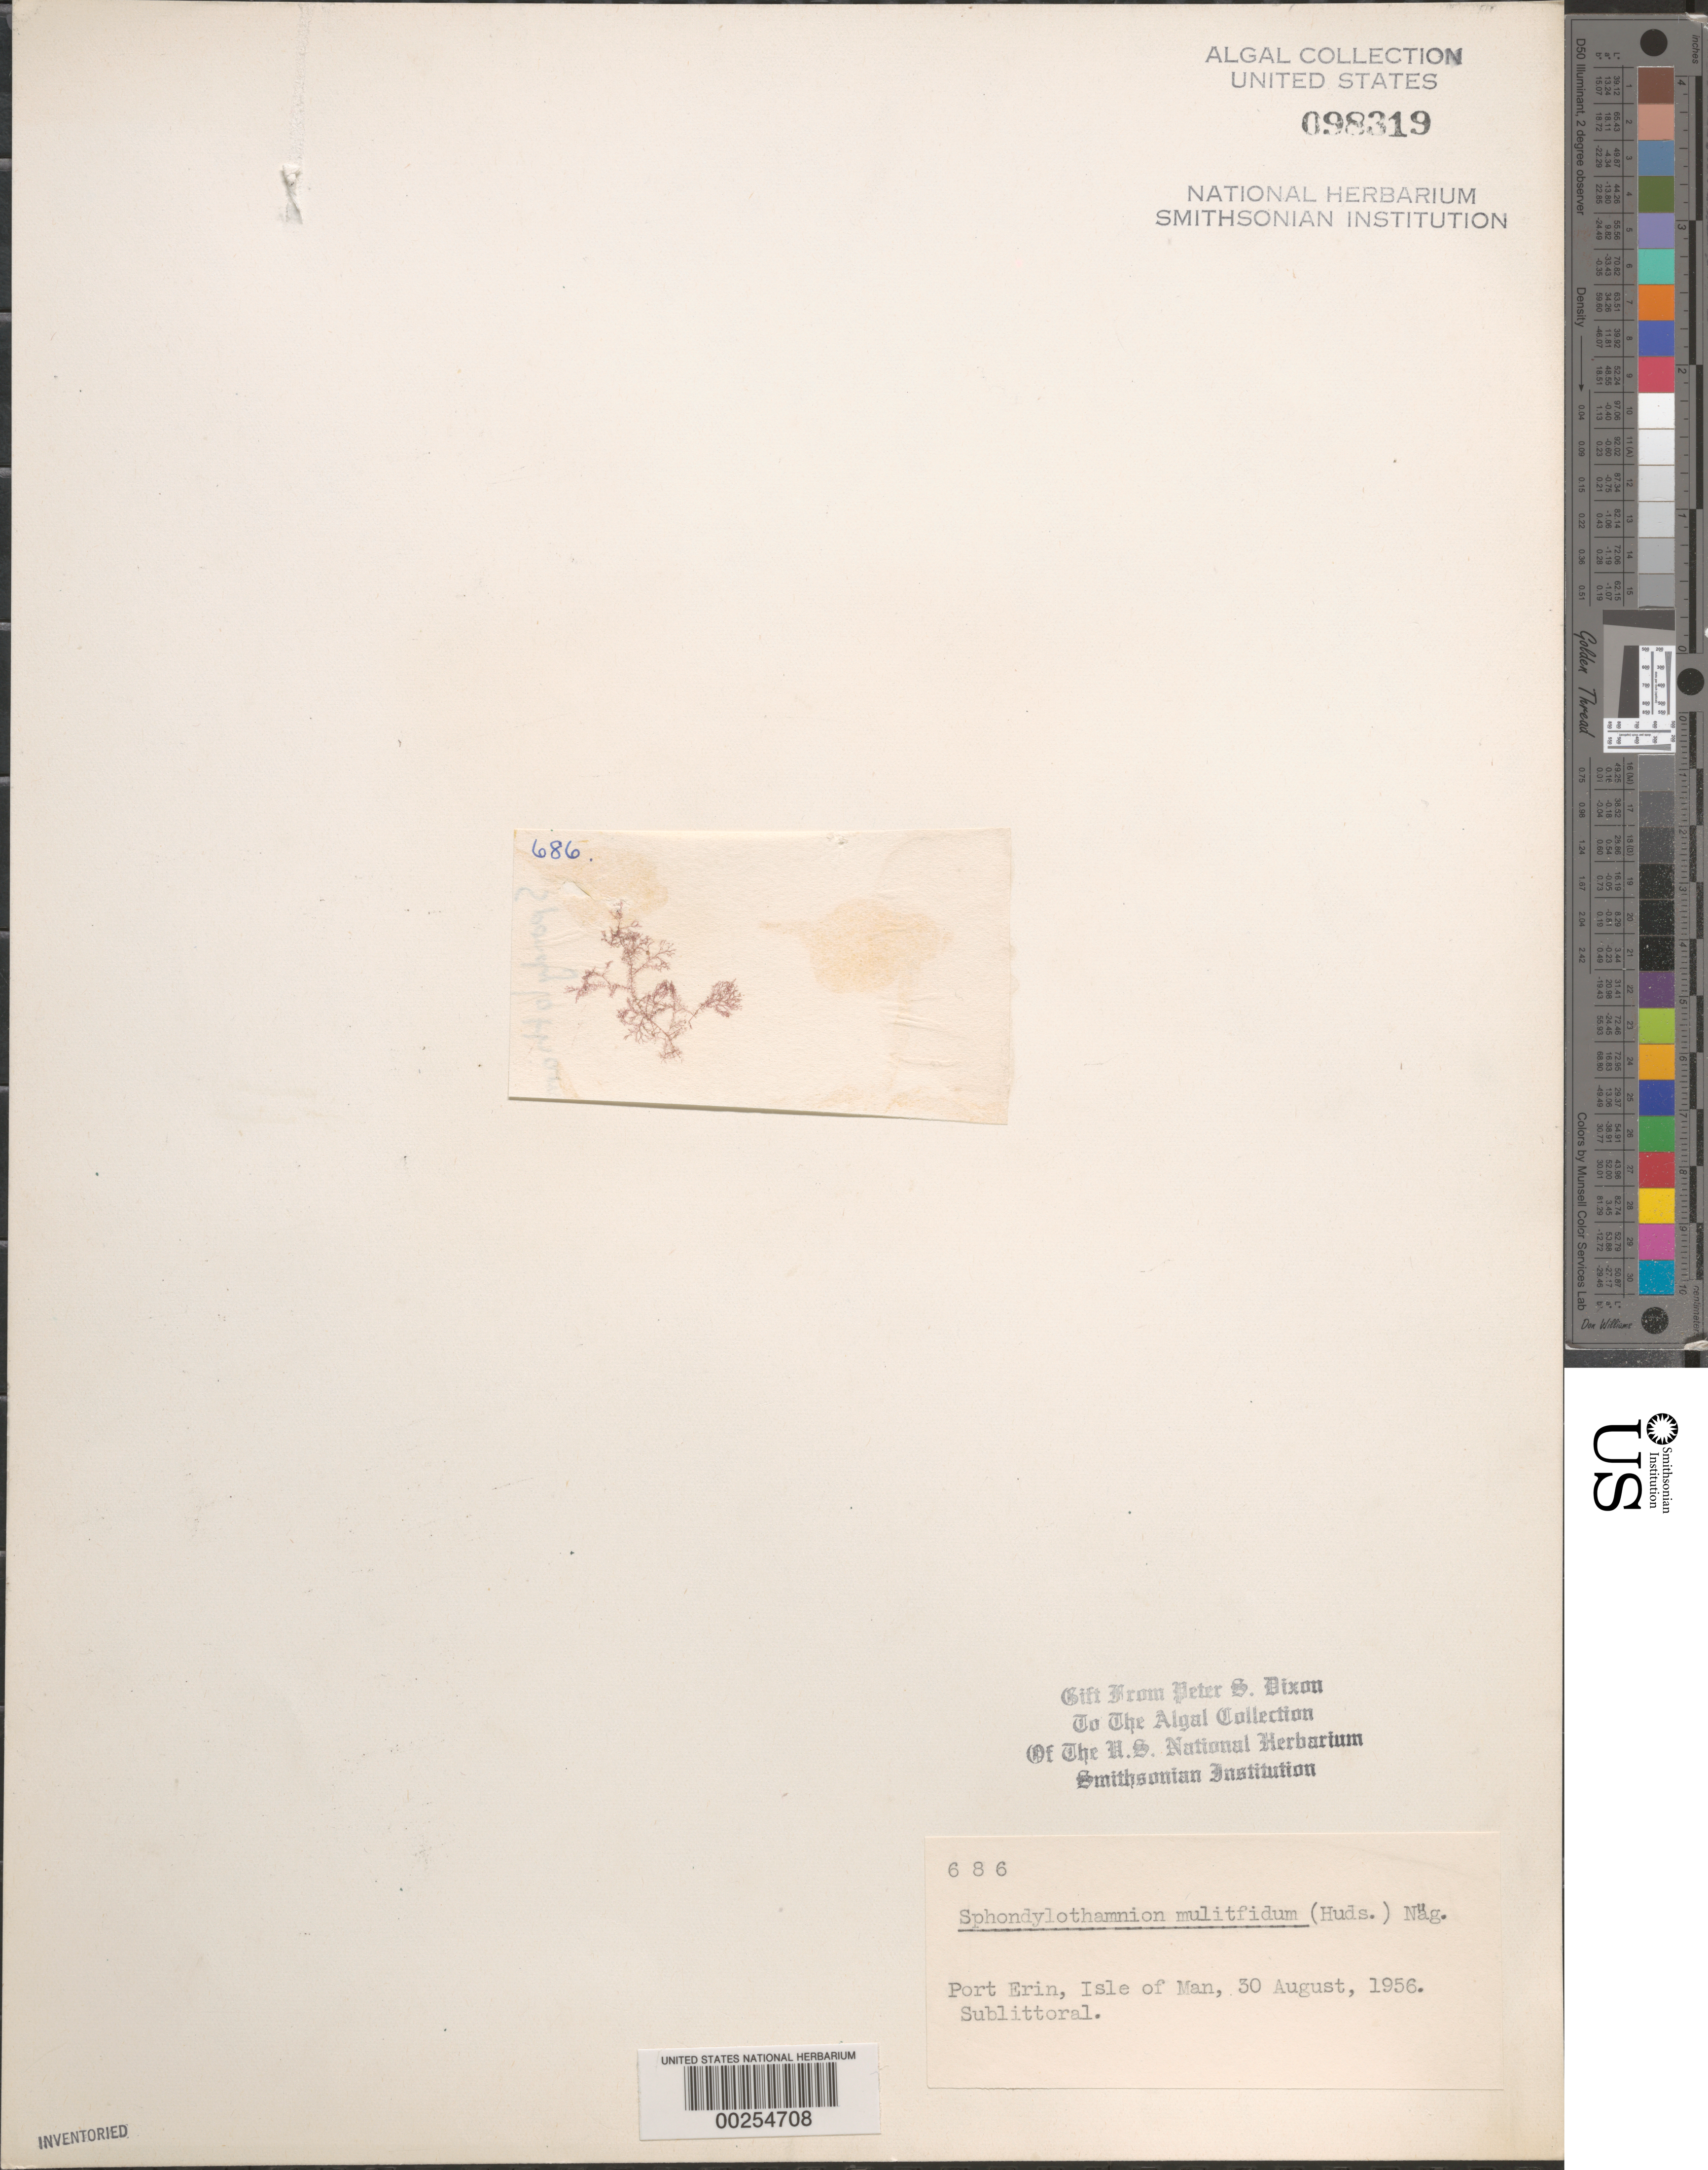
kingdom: Plantae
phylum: Rhodophyta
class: Florideophyceae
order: Ceramiales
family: Wrangeliaceae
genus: Sphondylothamnion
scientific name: Sphondylothamnion multifidum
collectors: P. S. Dixon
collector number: PSD 686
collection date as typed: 30 Aug 1956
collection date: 1956-08-30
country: United Kingdom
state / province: England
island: Isle of Man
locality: Port Erin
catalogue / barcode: US 98319